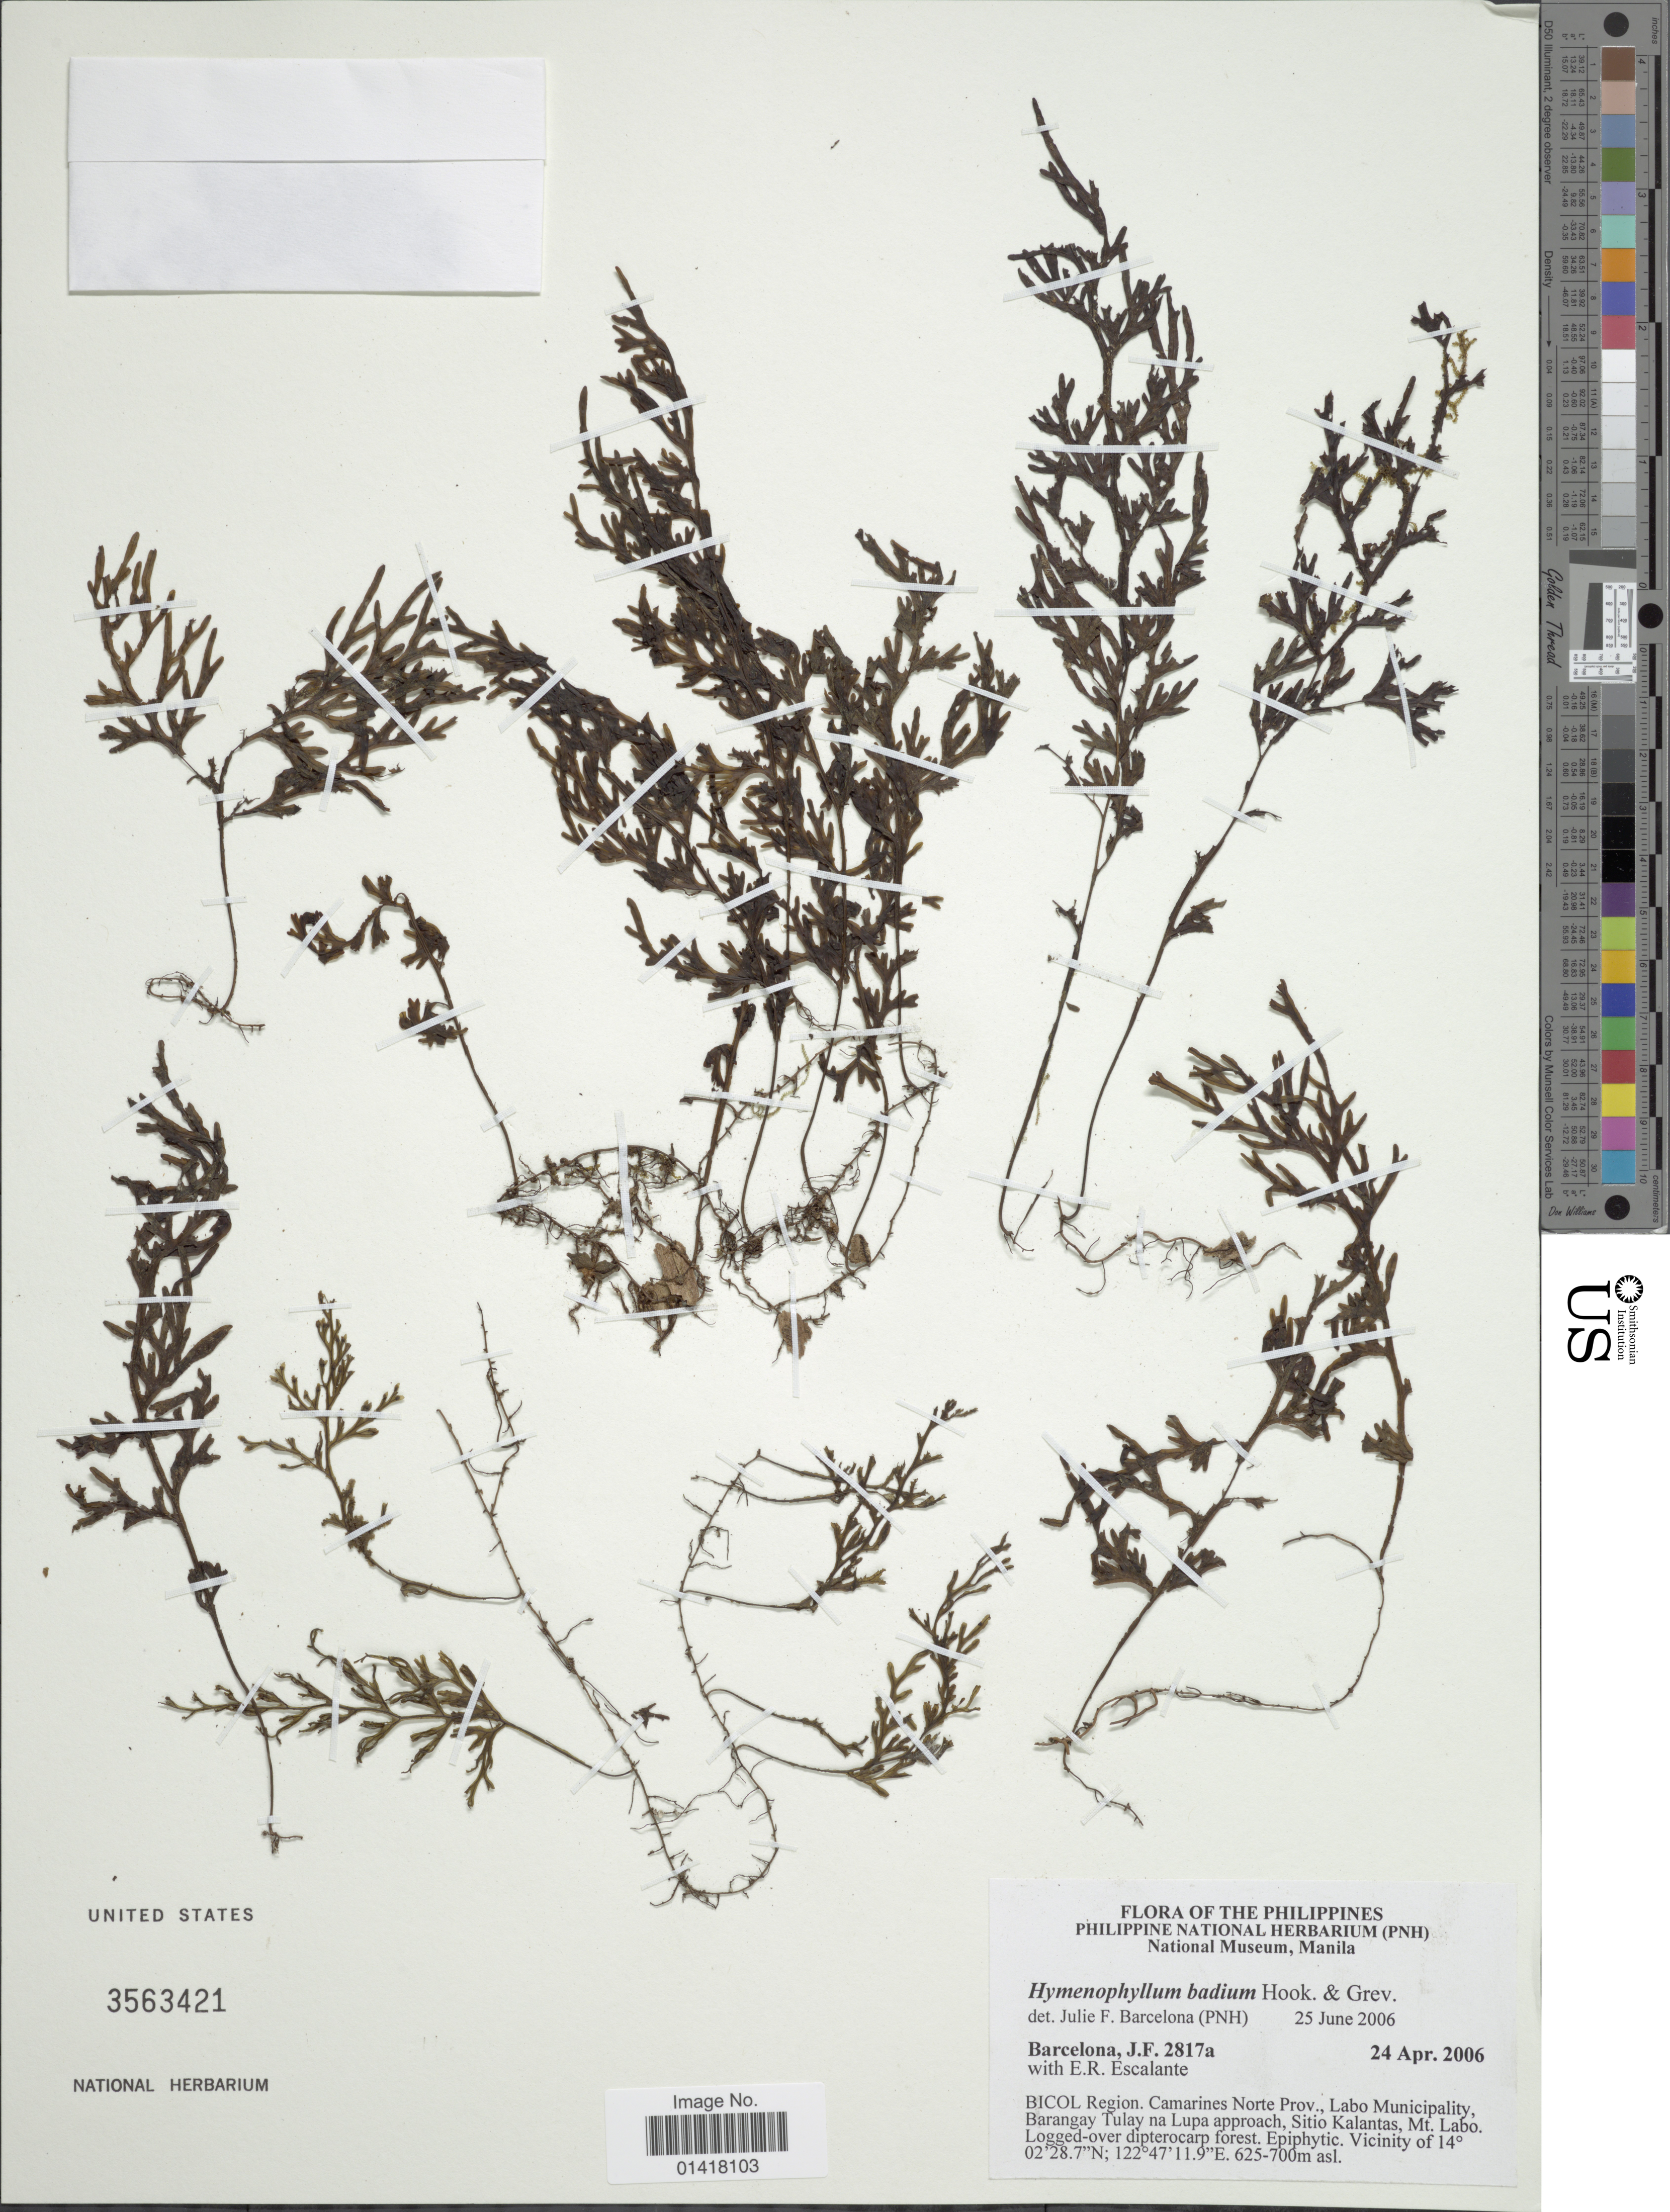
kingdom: Plantae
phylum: Tracheophyta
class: Polypodiopsida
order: Hymenophyllales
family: Hymenophyllaceae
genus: Hymenophyllum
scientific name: Hymenophyllum badium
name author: Hook. & Grev.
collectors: J. F. Barcelona & E. Escalante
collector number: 2817a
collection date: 2006-04-24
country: Philippines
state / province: Bicol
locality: Bicol Region. Camarines Norte Prov. Labo Municipality, Barangay Tulay na Lupa approach, Sitio Kalantas, Mt. Labo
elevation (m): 625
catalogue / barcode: US 3563421